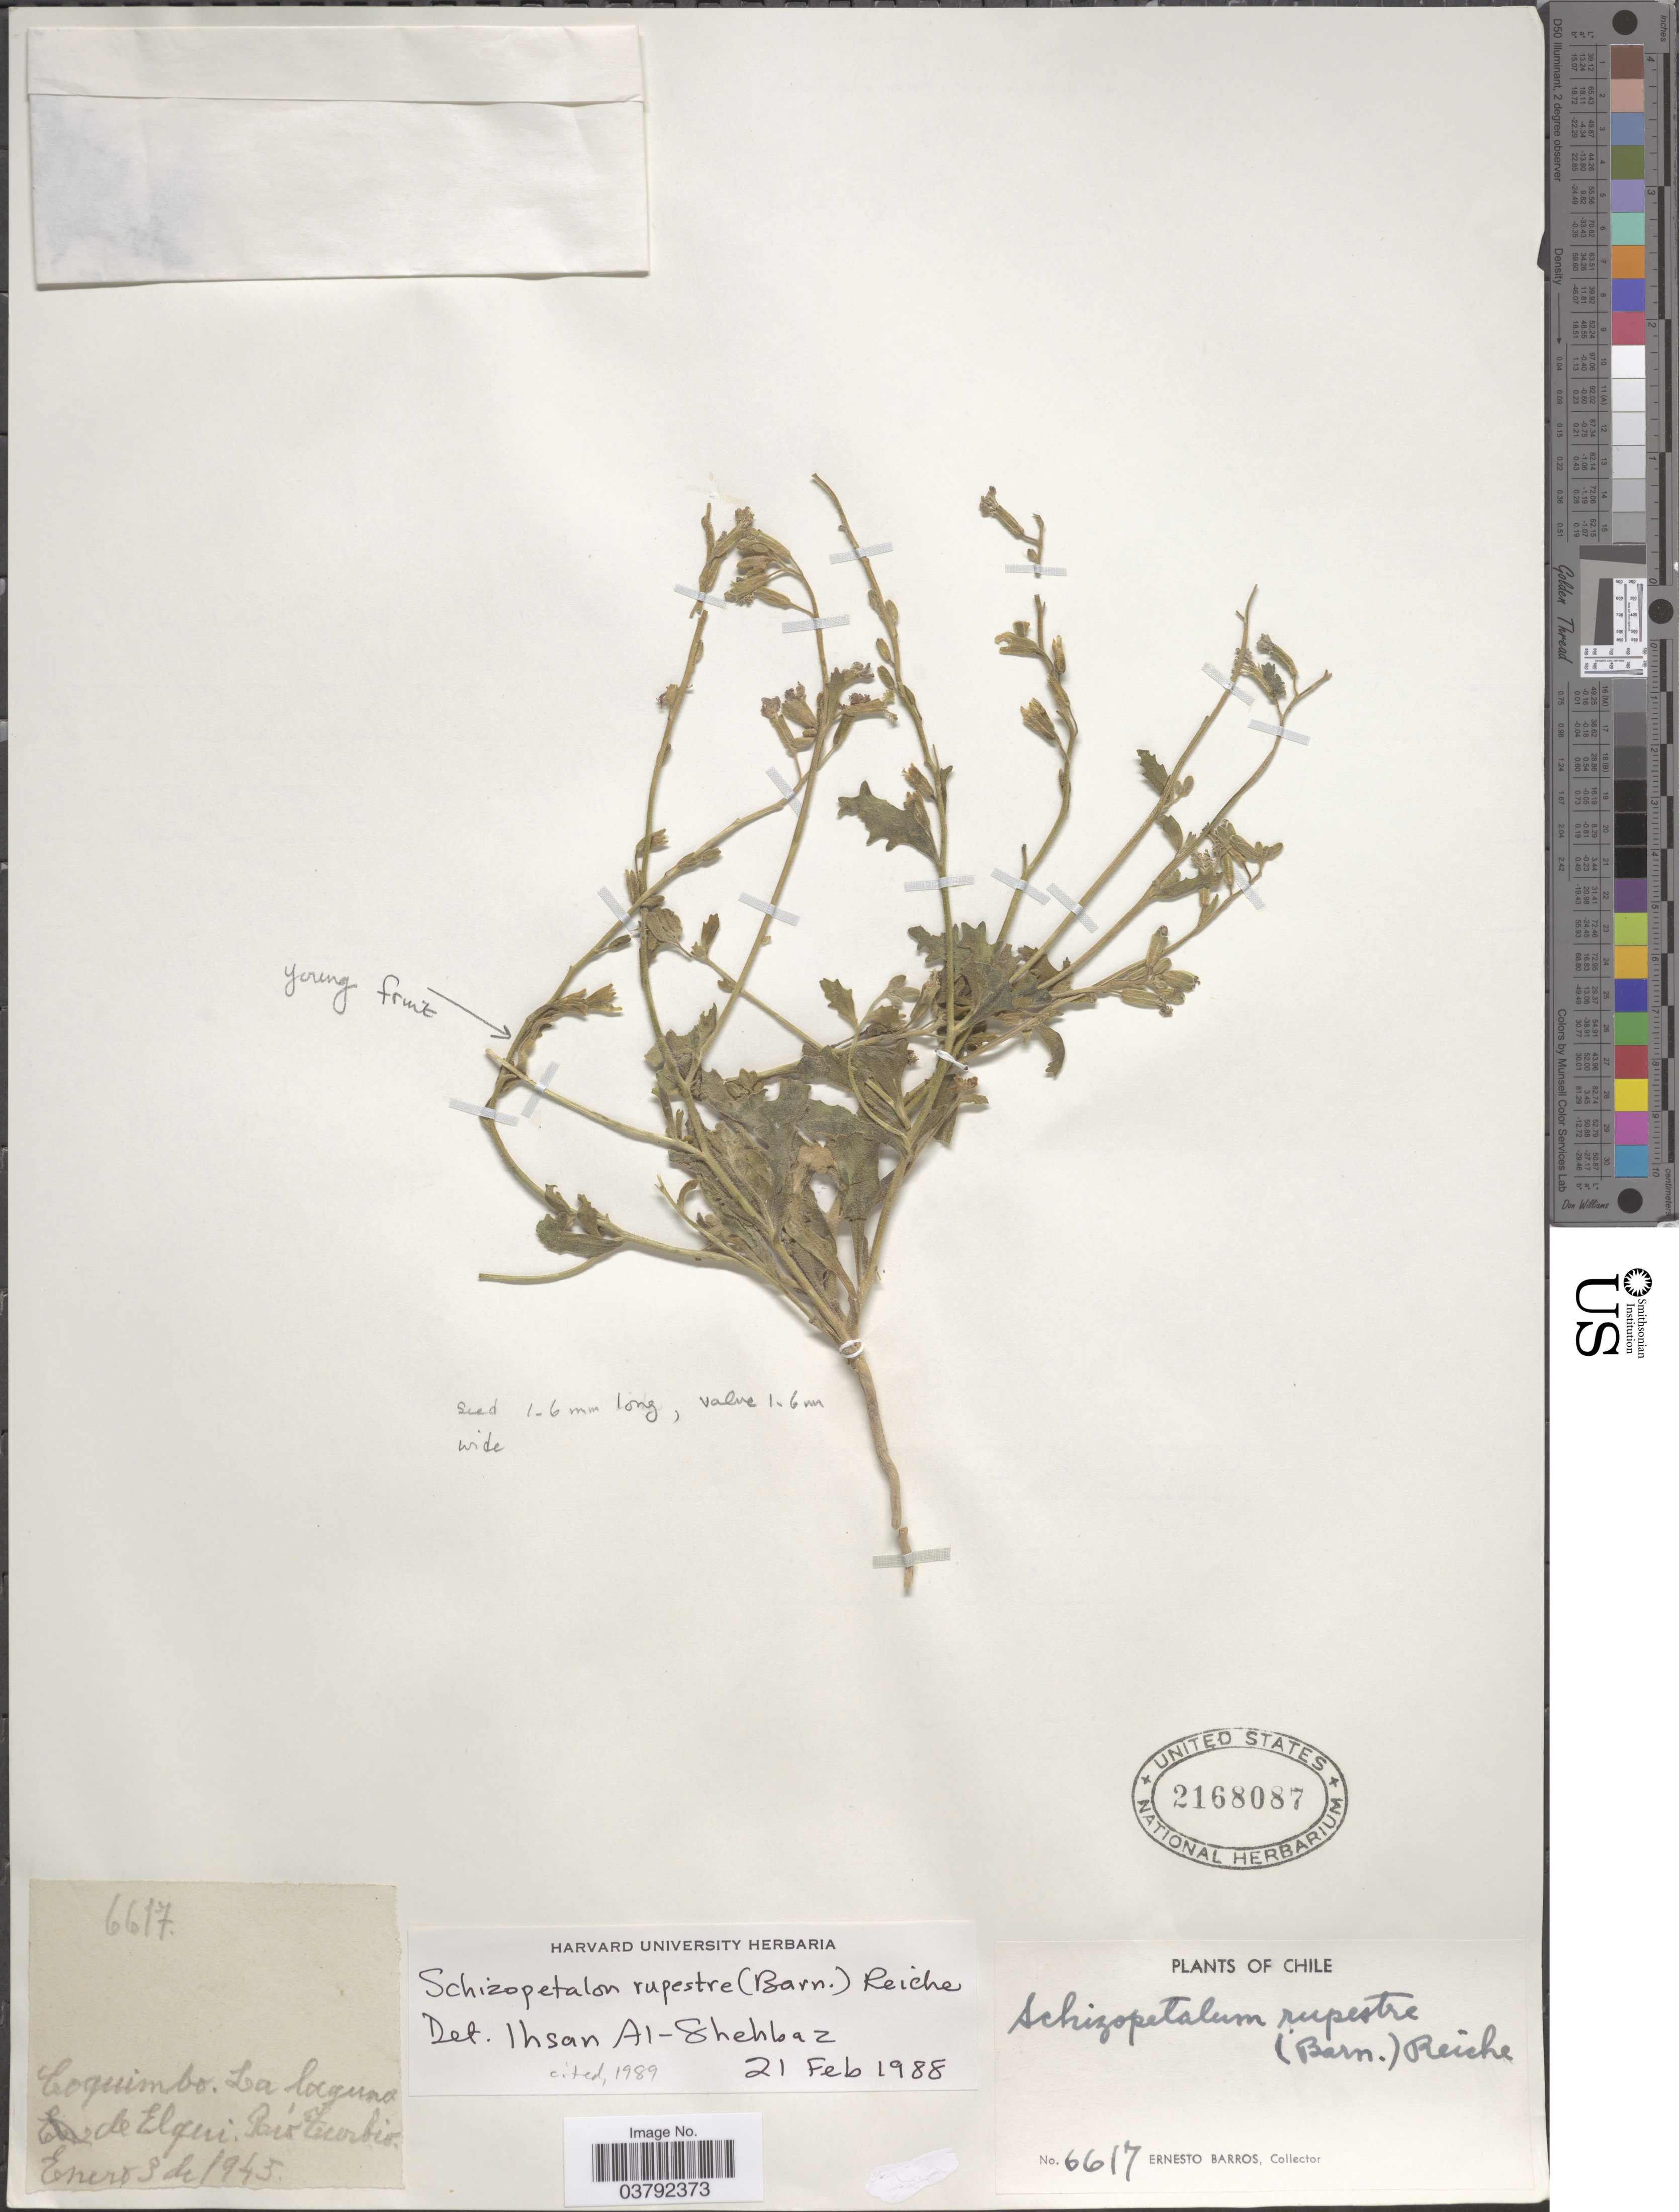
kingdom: Plantae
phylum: Tracheophyta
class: Magnoliopsida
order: Brassicales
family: Brassicaceae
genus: Schizopetalon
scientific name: Schizopetalon rupestre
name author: (Barnéoud) Reiche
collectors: E. Barros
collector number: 6617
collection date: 1945-01-03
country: Chile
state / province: Coquimbo (IV)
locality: Coquimbo. La laguna de Elqui. Río Turbio.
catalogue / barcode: US 2168087